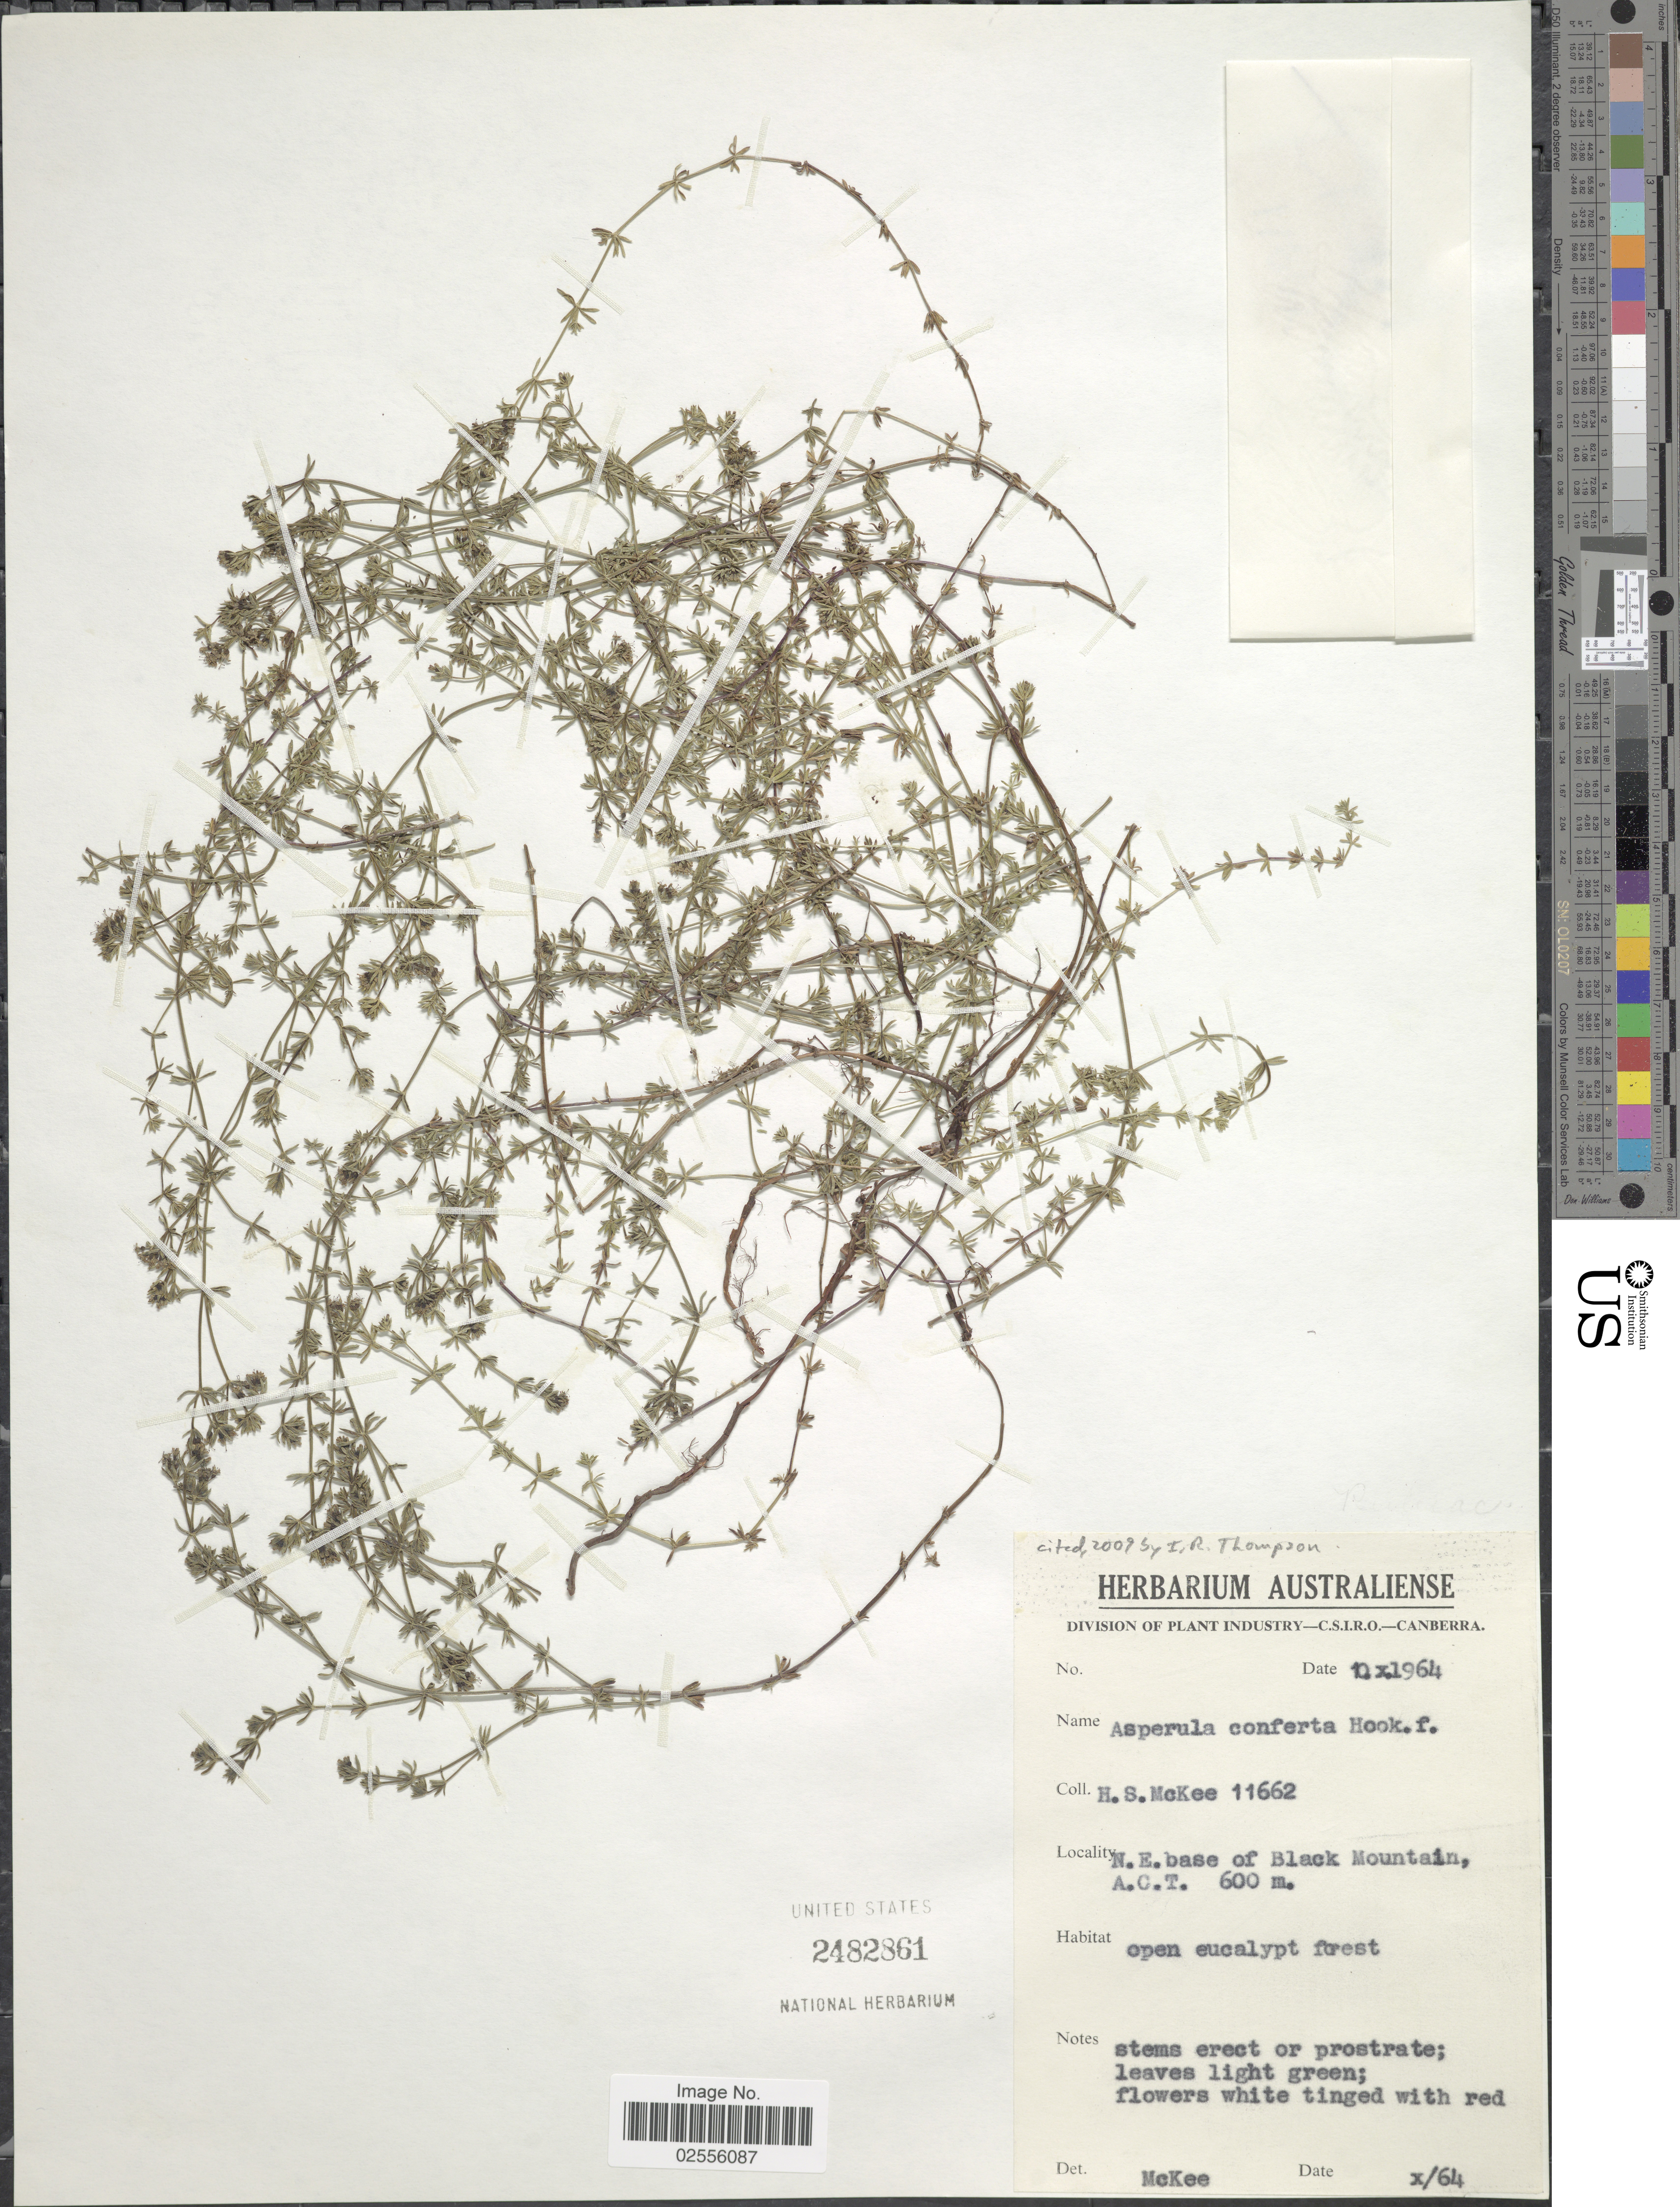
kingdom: Plantae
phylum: Tracheophyta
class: Magnoliopsida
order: Gentianales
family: Rubiaceae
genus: Asperula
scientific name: Asperula conferta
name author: Hook. f.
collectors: H. S. McKee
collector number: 11662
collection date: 1964-10-10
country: Australia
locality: N.E. base of Black Mountain, A.C.T.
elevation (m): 600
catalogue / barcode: US 2482861